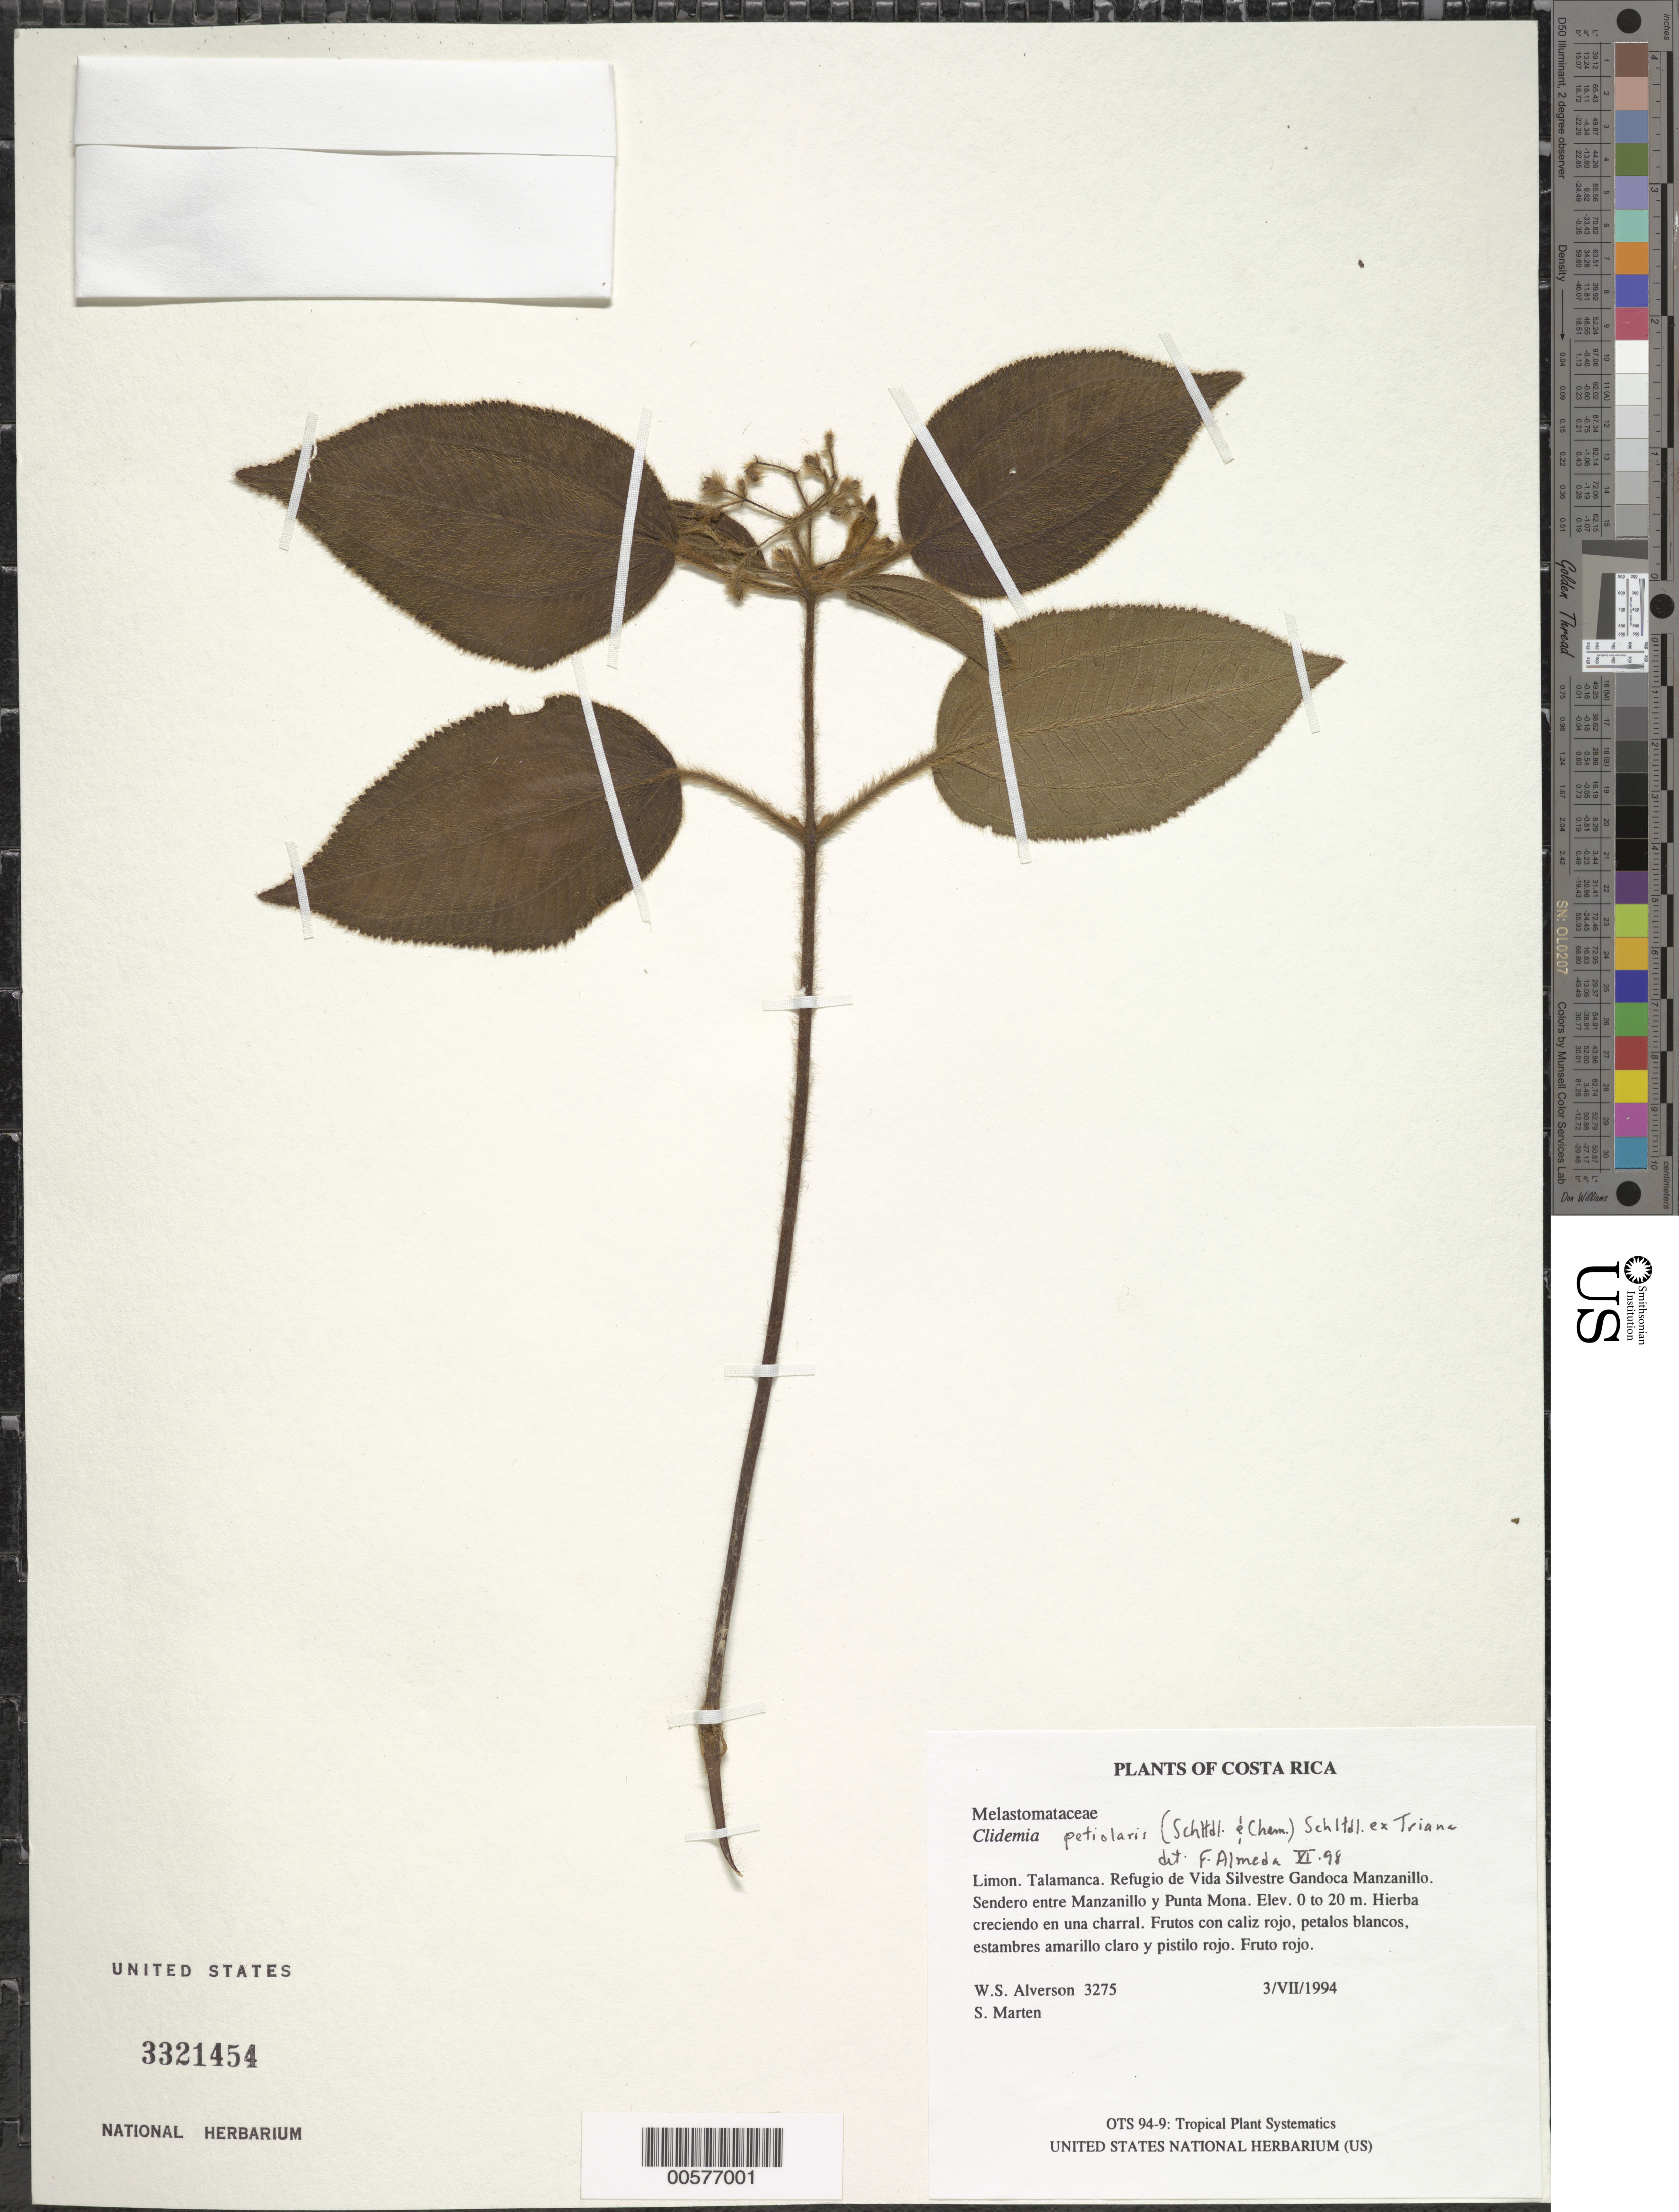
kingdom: Plantae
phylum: Tracheophyta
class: Magnoliopsida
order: Myrtales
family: Melastomataceae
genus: Clidemia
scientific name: Clidemia petiolaris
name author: (Schltdl. & Cham.) Schltdl. ex Triana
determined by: Almeda, F.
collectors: W. S. Alverson & S. Marten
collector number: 3275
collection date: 1994-07-03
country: Costa Rica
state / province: Limón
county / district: Talamanca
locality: Refugio de Vida Silvestre Gandoca Manzanillo. Sendero entre Manzanillo y Punta Mona.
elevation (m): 0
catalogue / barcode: US 3321454